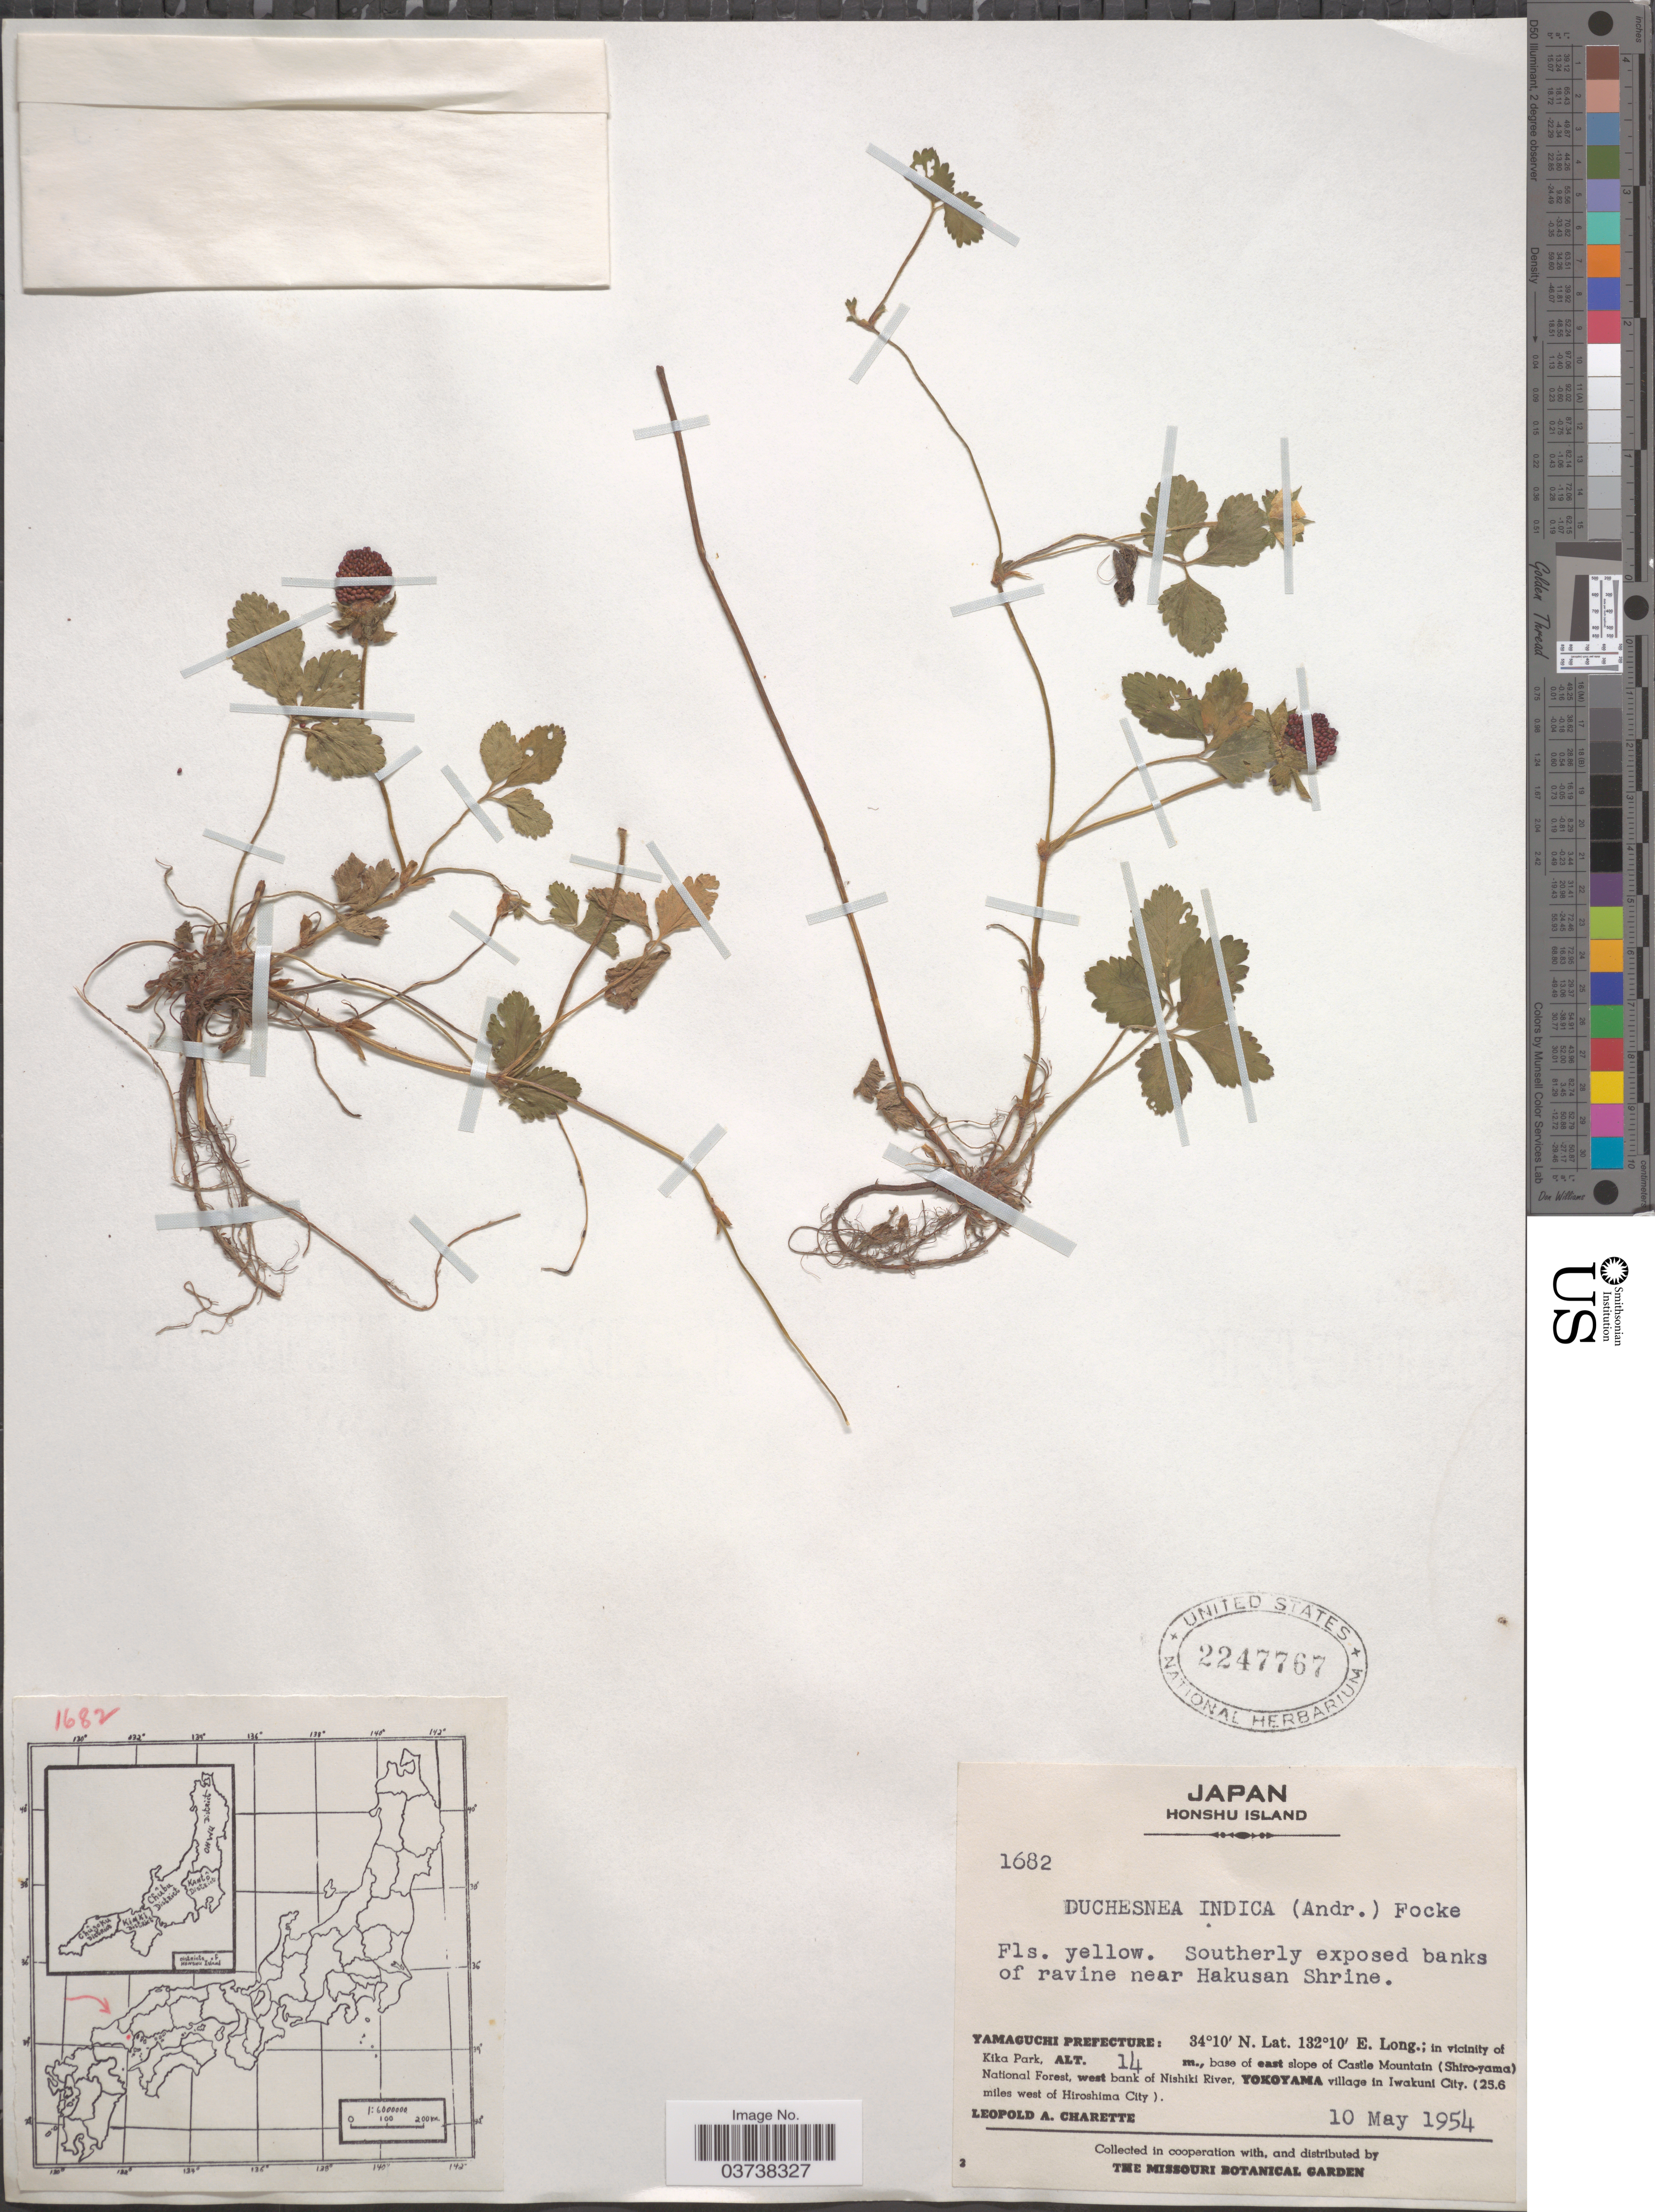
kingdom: Plantae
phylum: Tracheophyta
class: Magnoliopsida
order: Rosales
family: Rosaceae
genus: Potentilla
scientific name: Potentilla indica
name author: (Andrews) Th. Wolf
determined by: Strong, Mark T., (BOT), Smithsonian Institution - National Museum of Natural History (UNITED STATES)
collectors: L. A. Charette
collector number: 1682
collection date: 1954-05-10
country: Japan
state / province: Yamaguti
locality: Honshu Island. Yamaguchi Prefecture; in vicinity of Kika Park, base of east slope of Castle Mountain (Shiro-yama) National Forest, west bank of Nishiki River, Yokoyama village in Iwakuni City. (25.6 miles west of Hiroshima City).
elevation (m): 14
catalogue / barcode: US 2247767